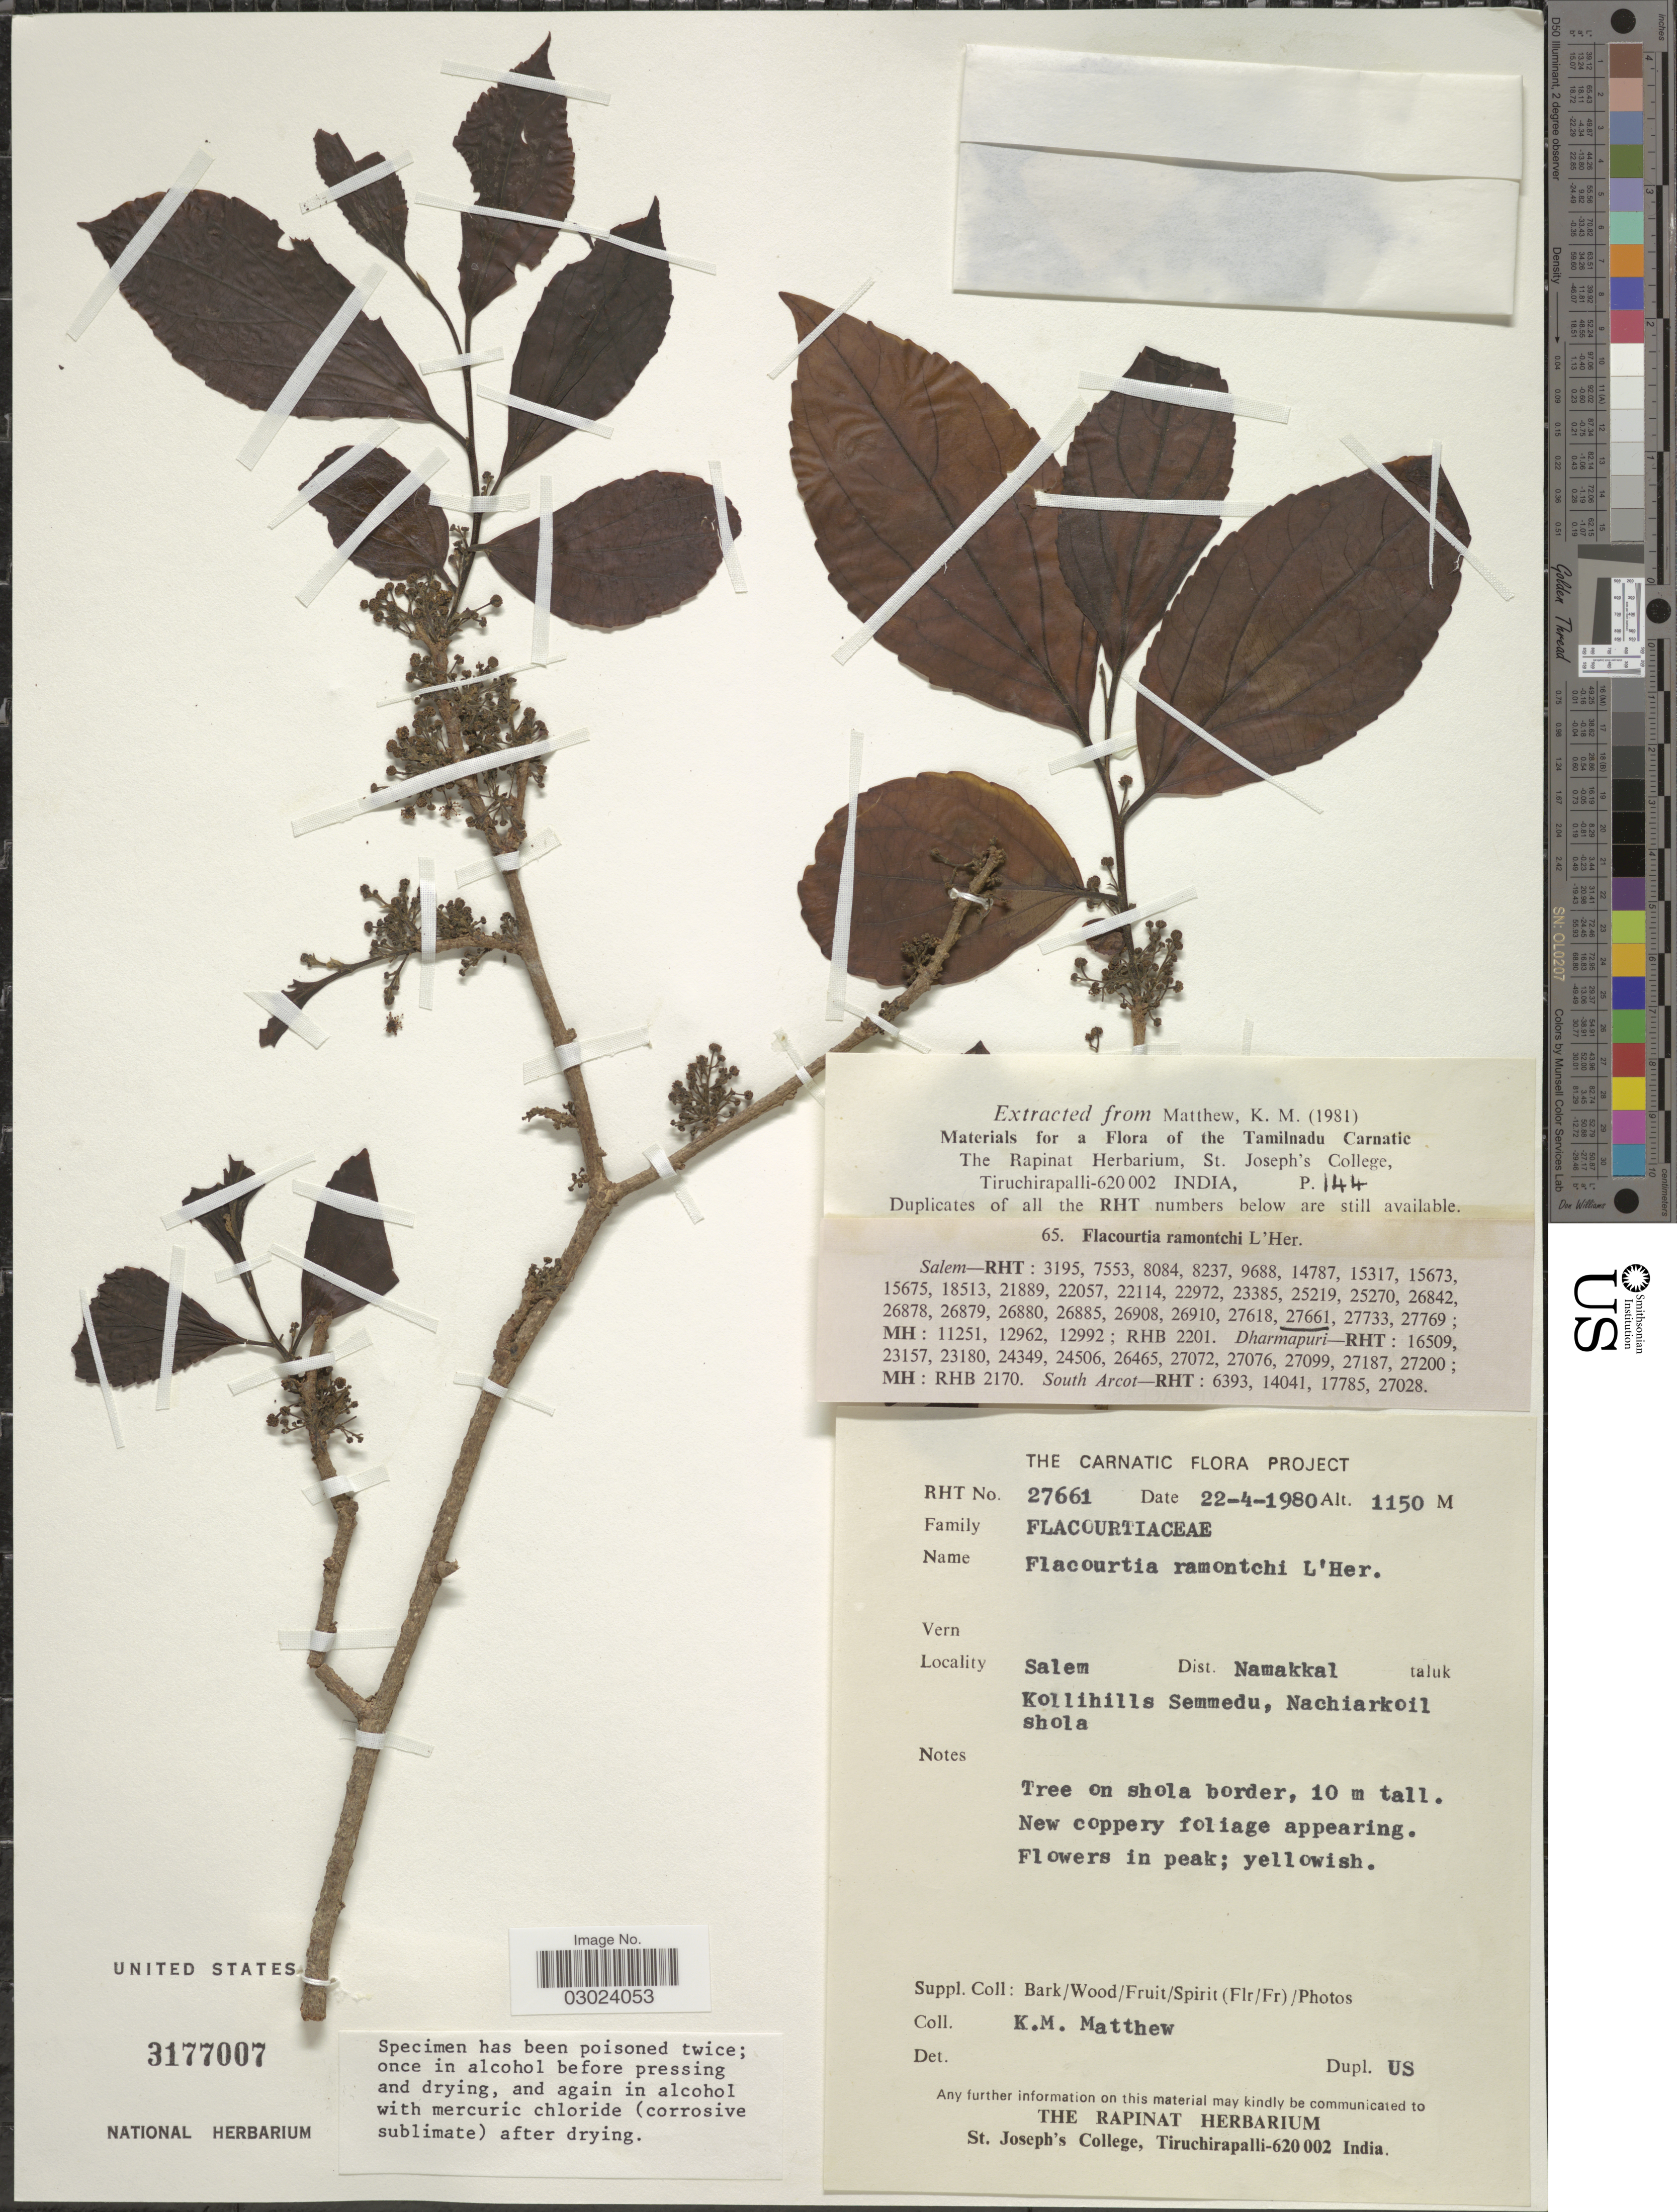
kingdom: Plantae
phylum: Tracheophyta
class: Magnoliopsida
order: Malpighiales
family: Salicaceae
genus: Flacourtia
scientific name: Flacourtia ramontchi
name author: L'Hér.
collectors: K. M. Matthew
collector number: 27661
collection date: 1980-04-22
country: India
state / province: Tamil Nadu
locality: Carnatic. Salem. Dist. Namakkal taluk. Kollihills Semmedu, Nachiarkoil shola.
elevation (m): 1150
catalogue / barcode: US 3177007